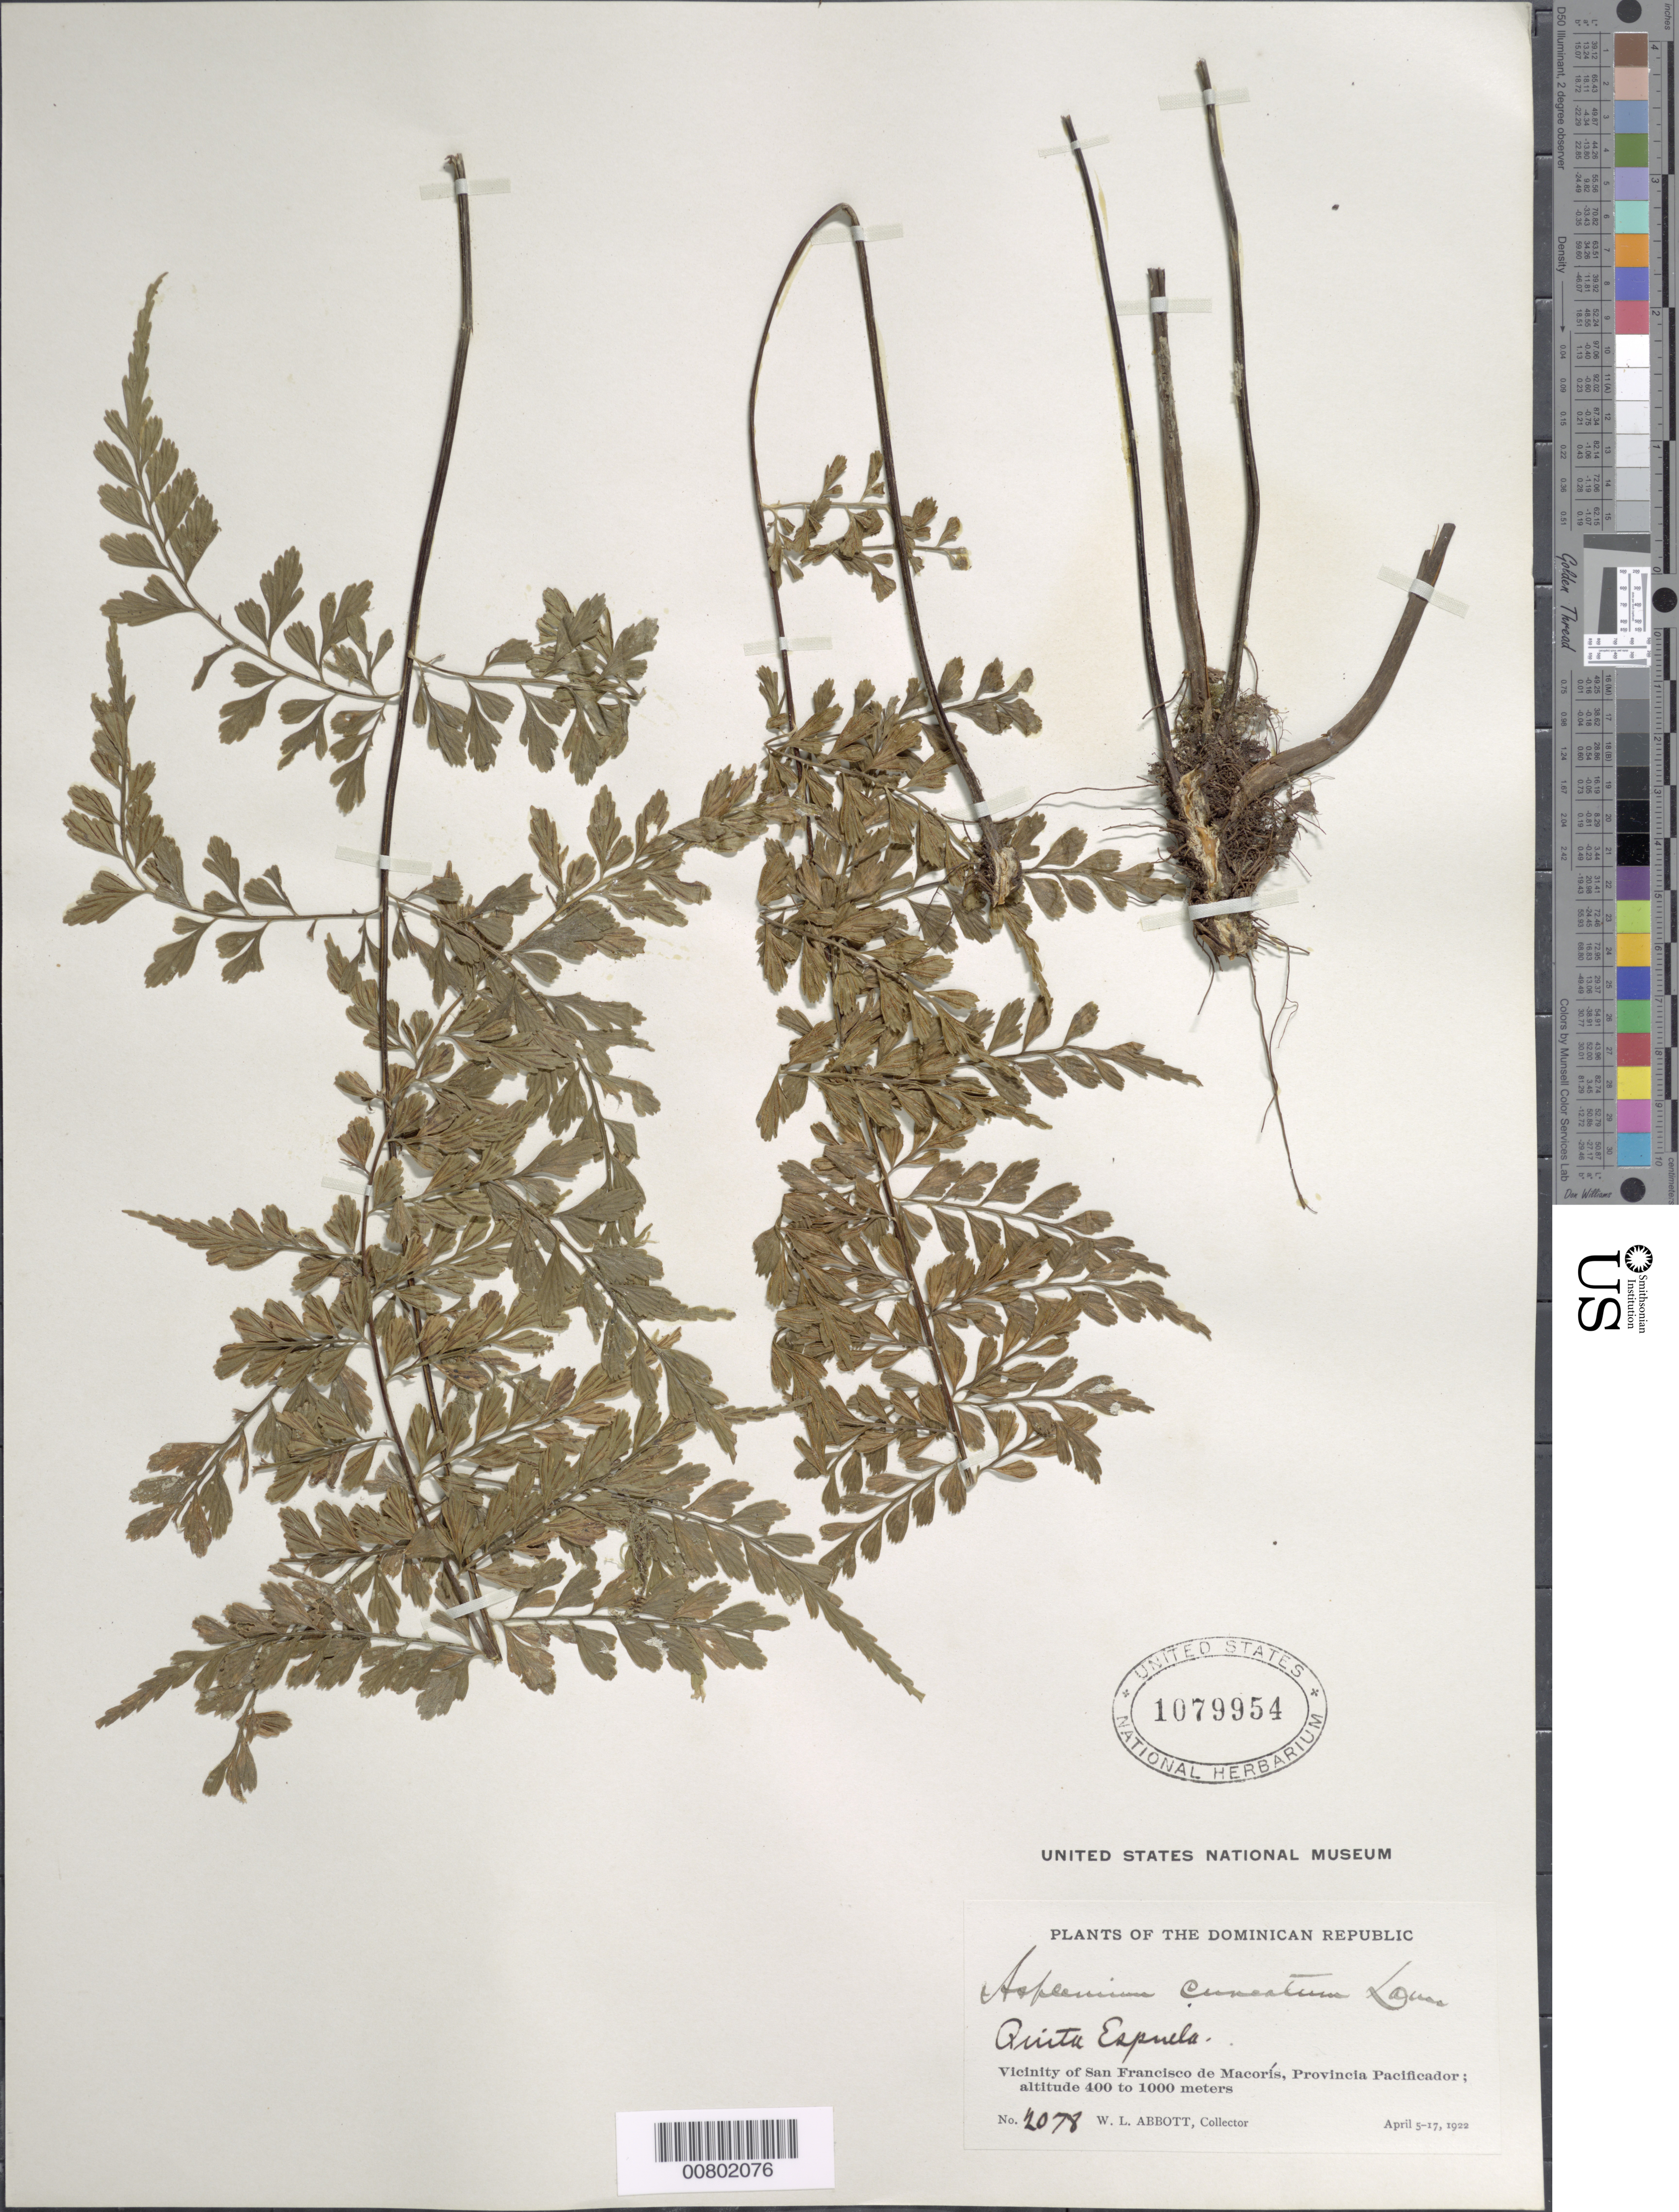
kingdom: Plantae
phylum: Tracheophyta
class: Polypodiopsida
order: Polypodiales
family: Aspleniaceae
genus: Asplenium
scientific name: Asplenium cuneatum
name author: Lam.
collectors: W. L. Abbott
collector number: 2078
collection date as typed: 05 Apr 1922 to 17 Apr 1922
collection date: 1922-04-05/1922-04-17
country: Dominican Republic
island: Hispaniola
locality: Prov. Pacificador, vicinity San Francisco de Macorís, Quita Espuela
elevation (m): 400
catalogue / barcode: US 1079954